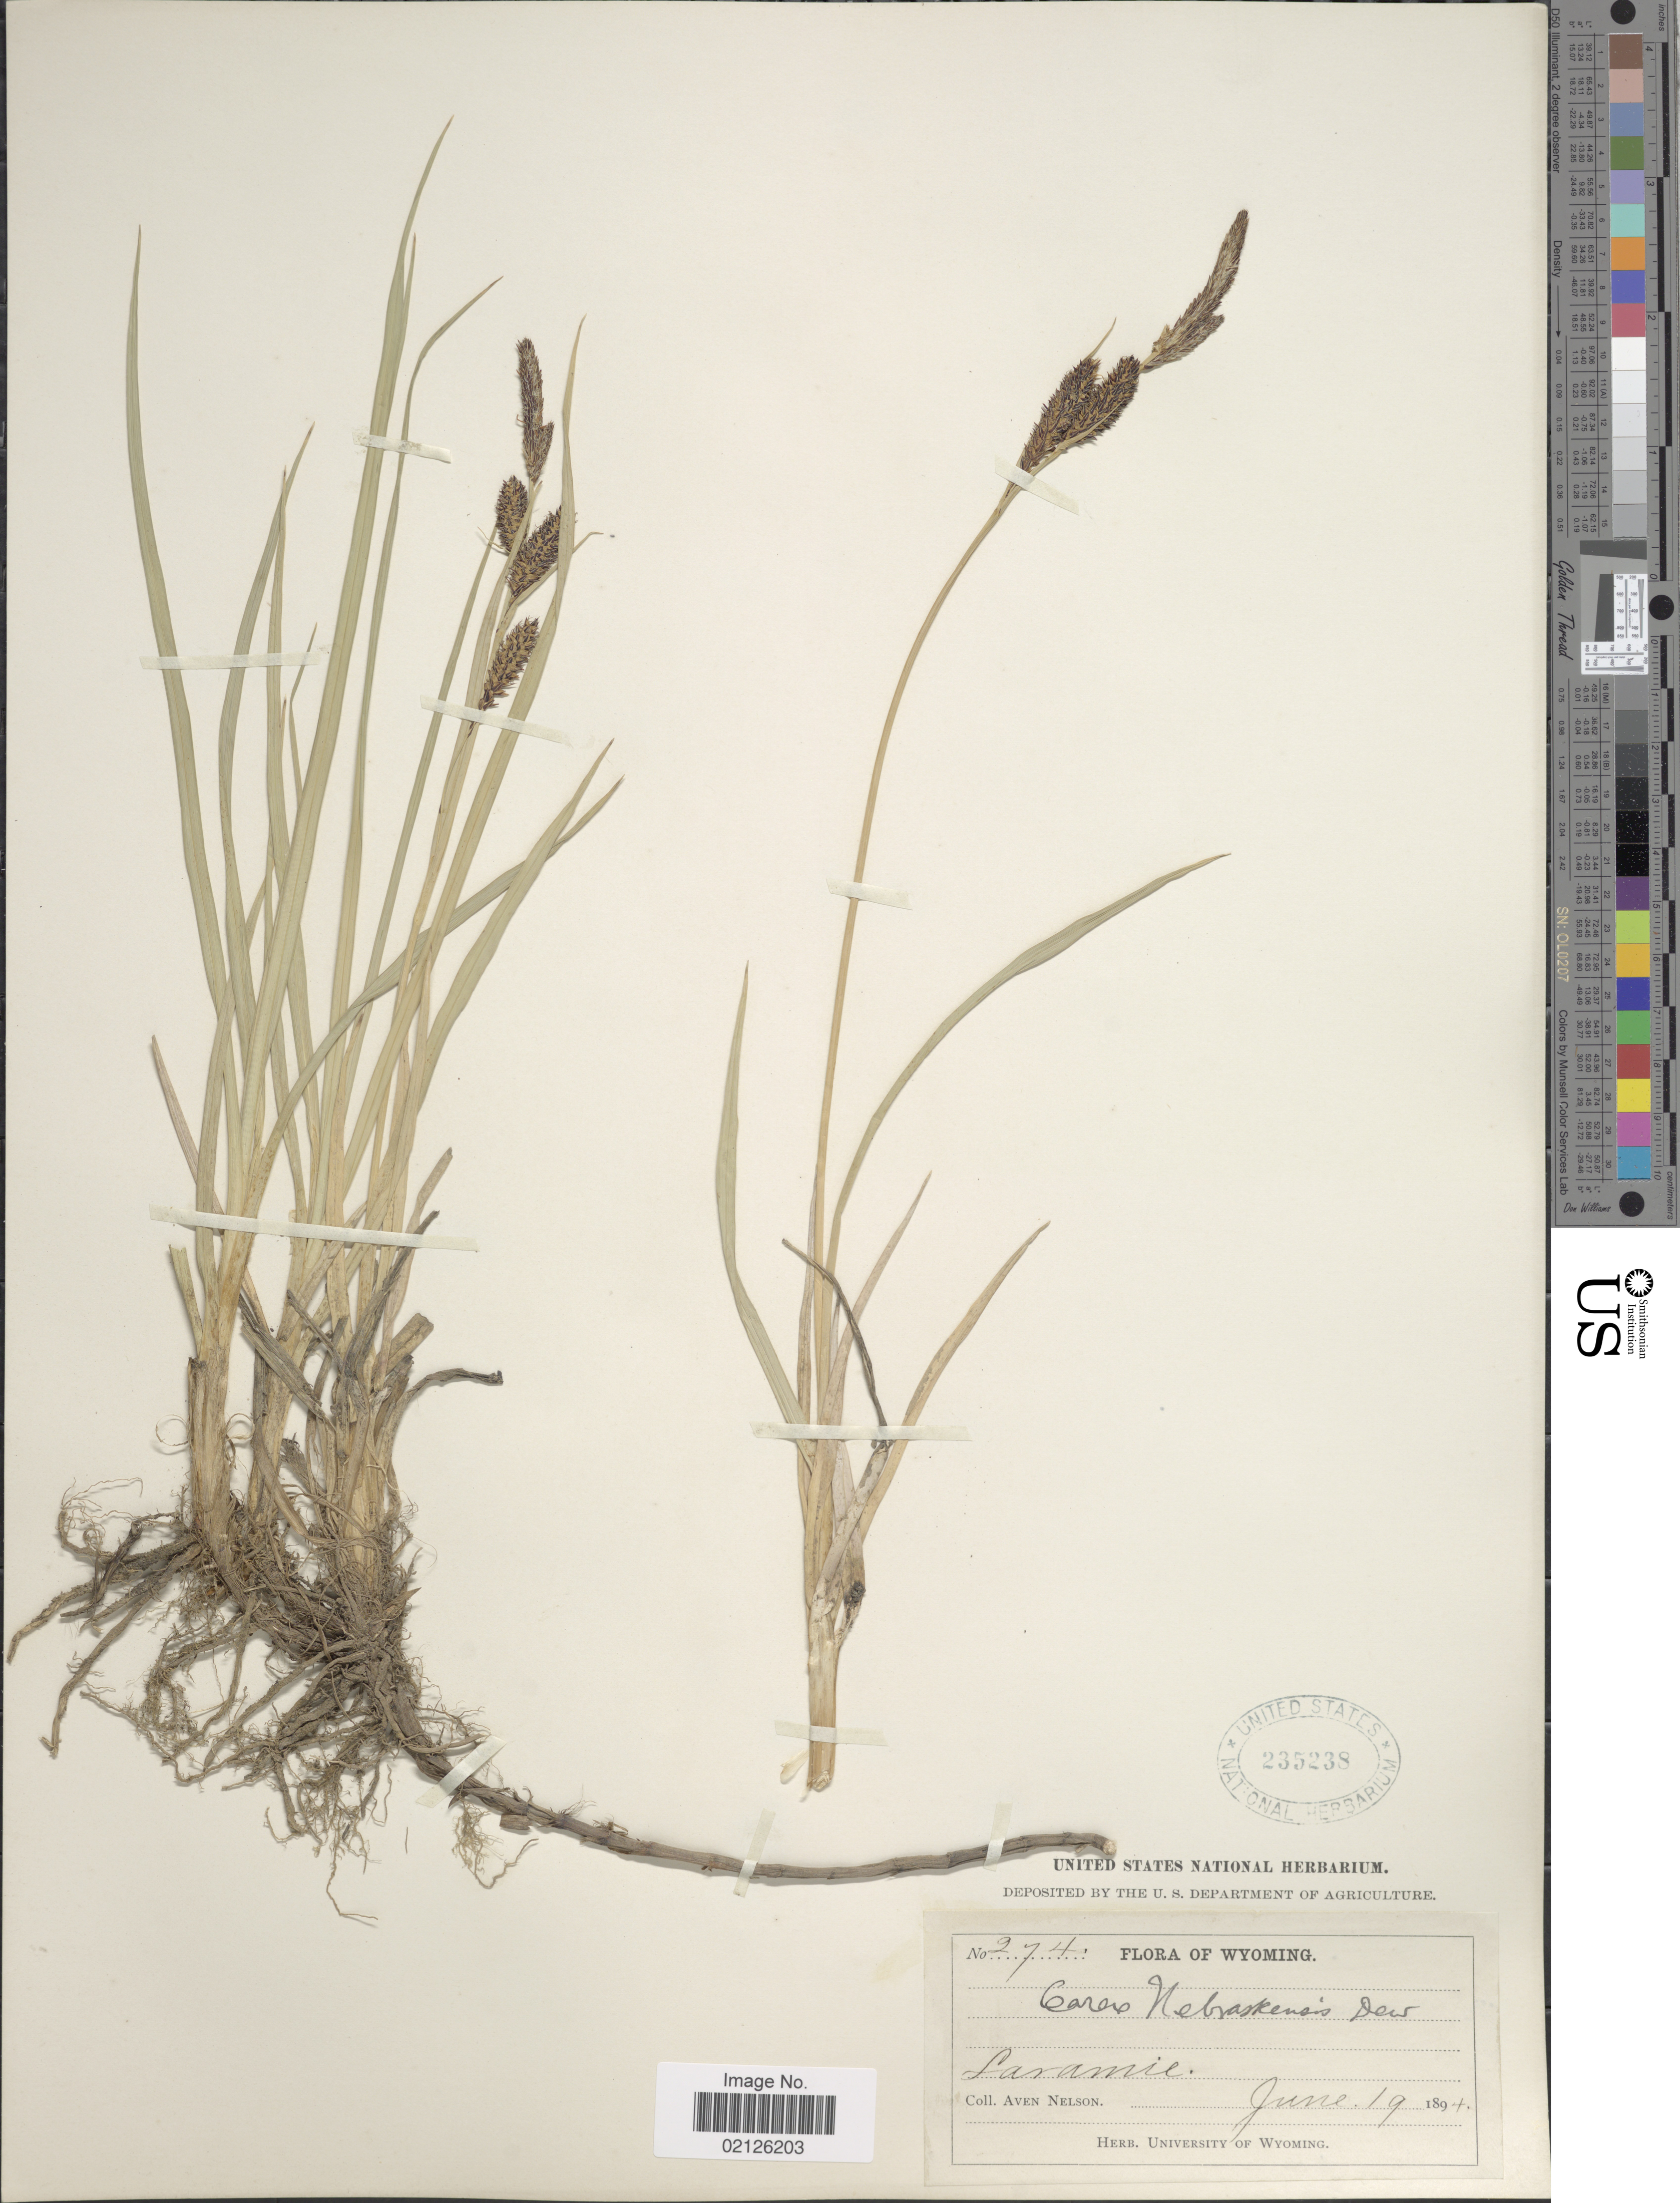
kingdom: Plantae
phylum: Tracheophyta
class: Liliopsida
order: Poales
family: Cyperaceae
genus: Carex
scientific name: Carex nebrascensis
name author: Dewey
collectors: A. Nelson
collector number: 274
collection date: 1894-06-19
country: United States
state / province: Wyoming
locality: Laramie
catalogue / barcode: US 235238